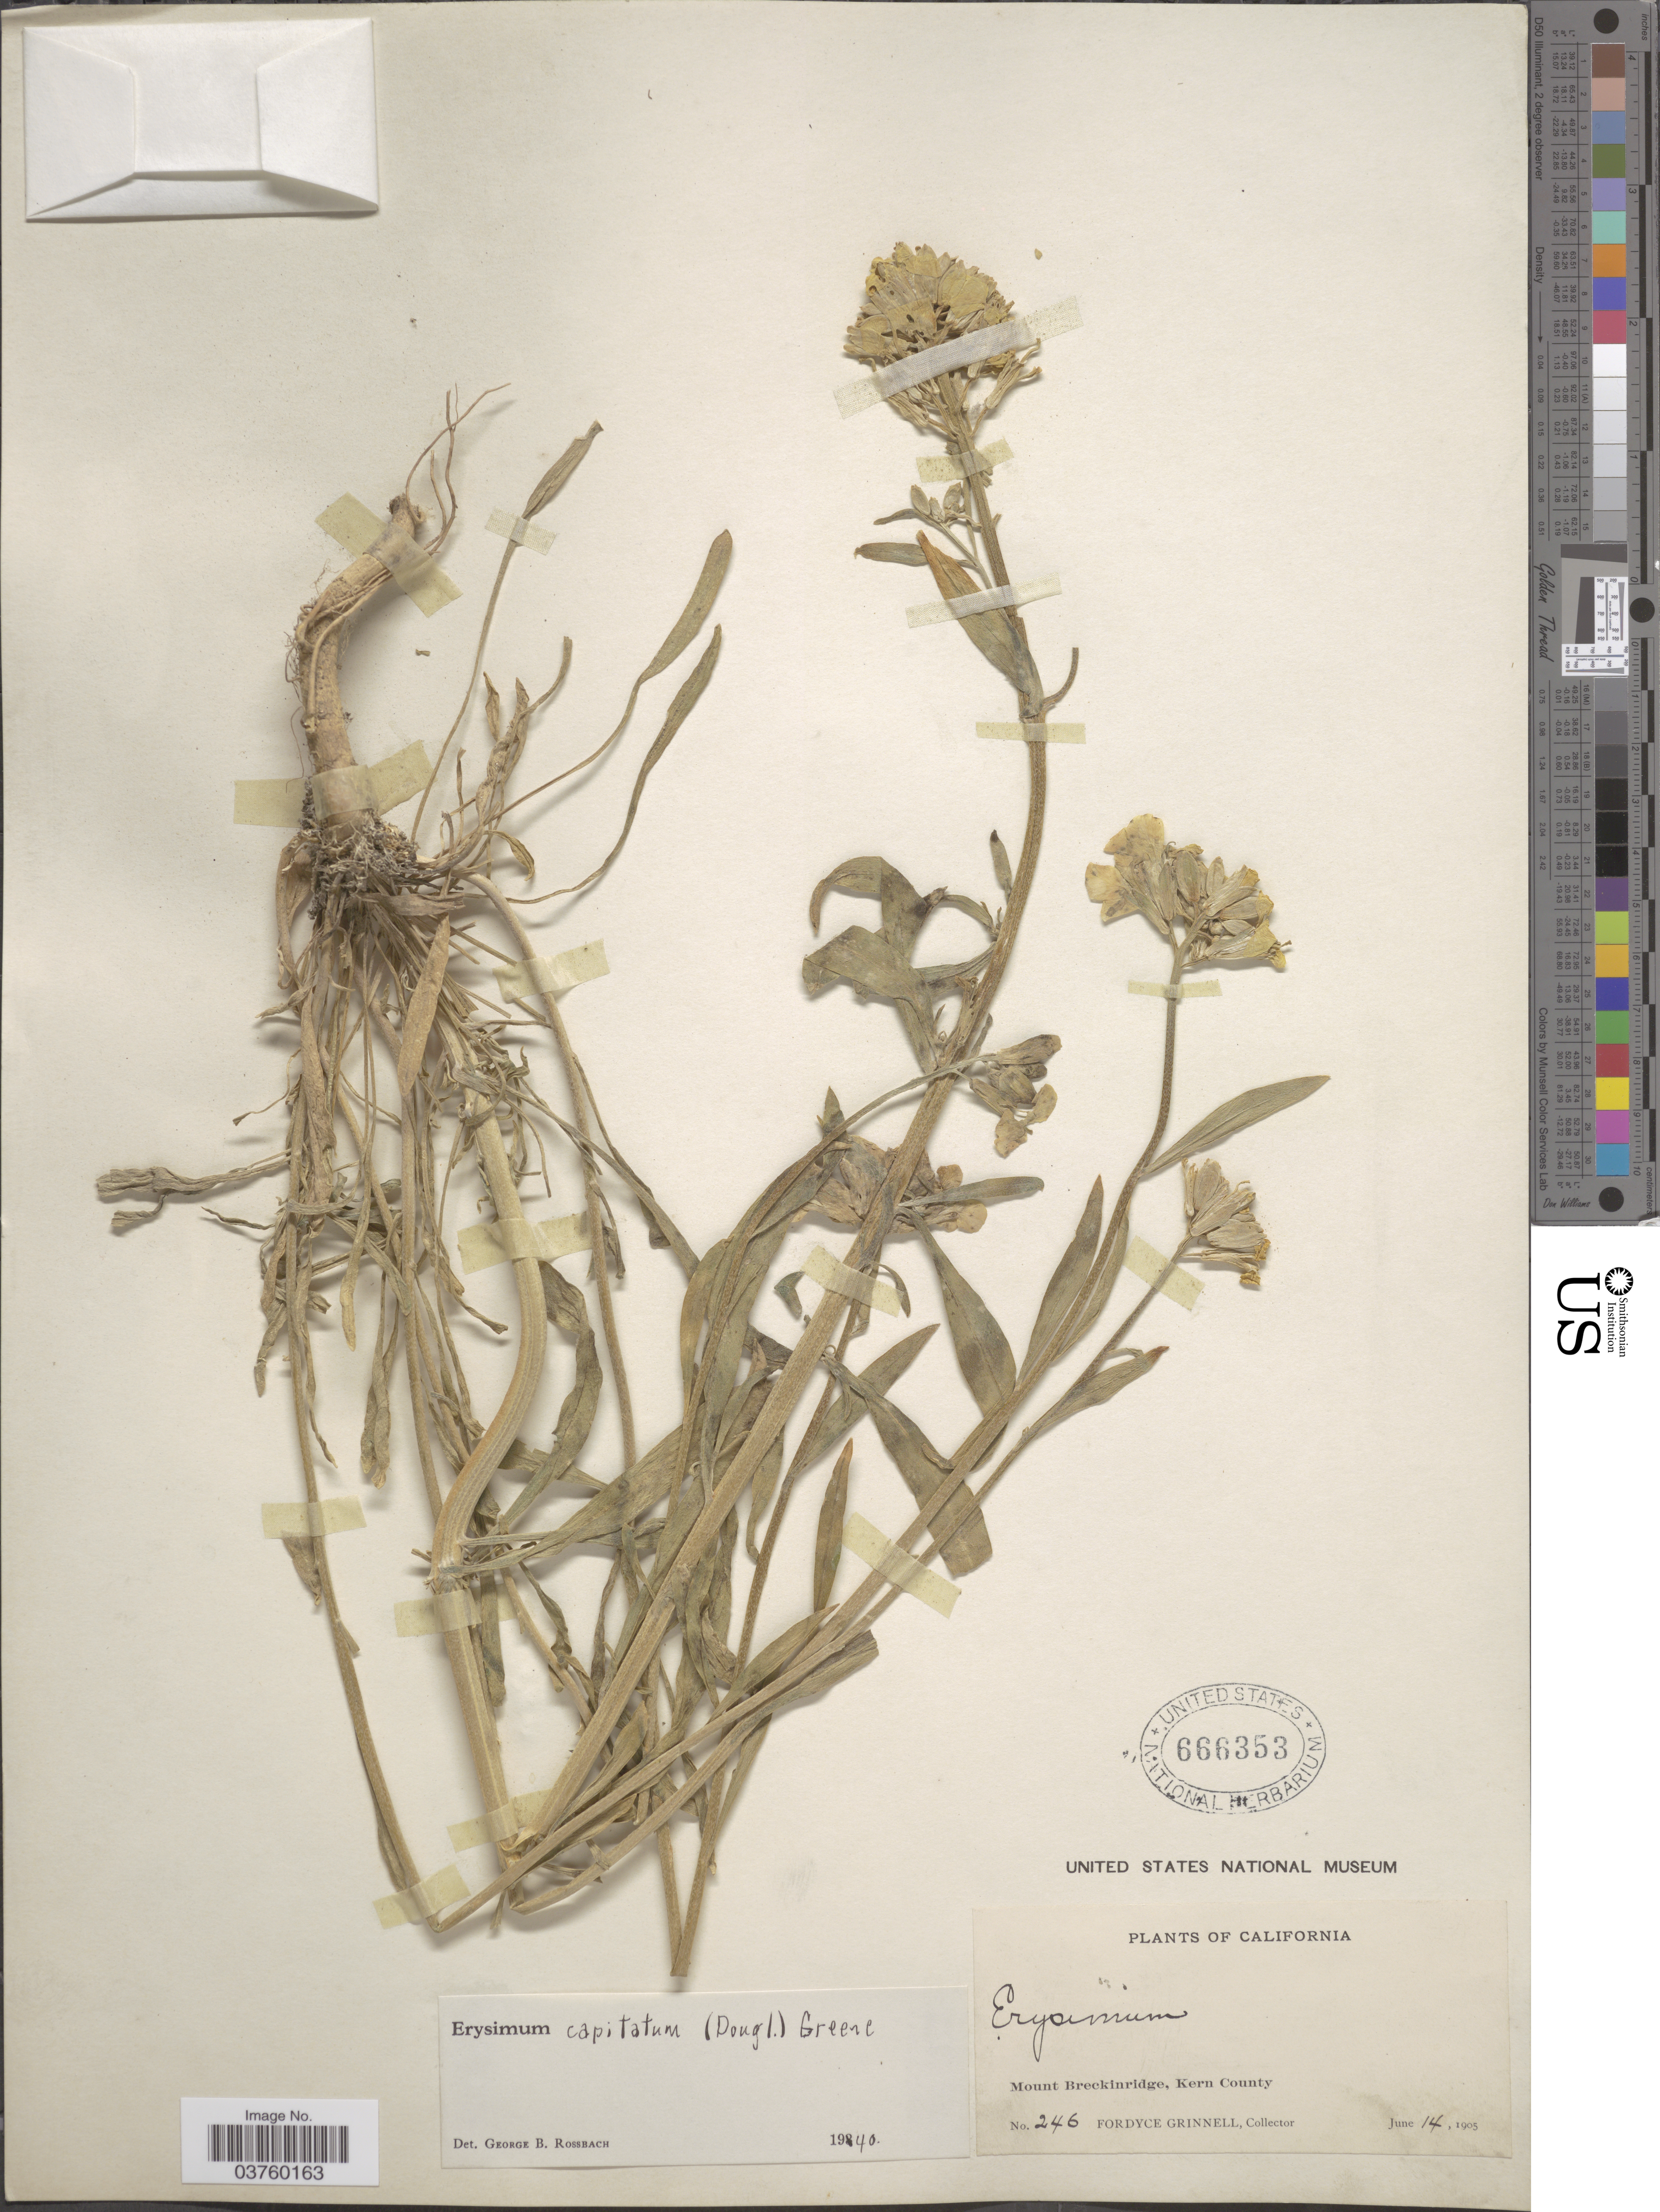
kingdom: Plantae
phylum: Tracheophyta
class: Magnoliopsida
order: Brassicales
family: Brassicaceae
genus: Erysimum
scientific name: Erysimum capitatum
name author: (Douglas ex Hook.) Greene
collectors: F. Grinnell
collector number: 246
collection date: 1905-06-14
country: United States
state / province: California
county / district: Kern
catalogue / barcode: US 666353